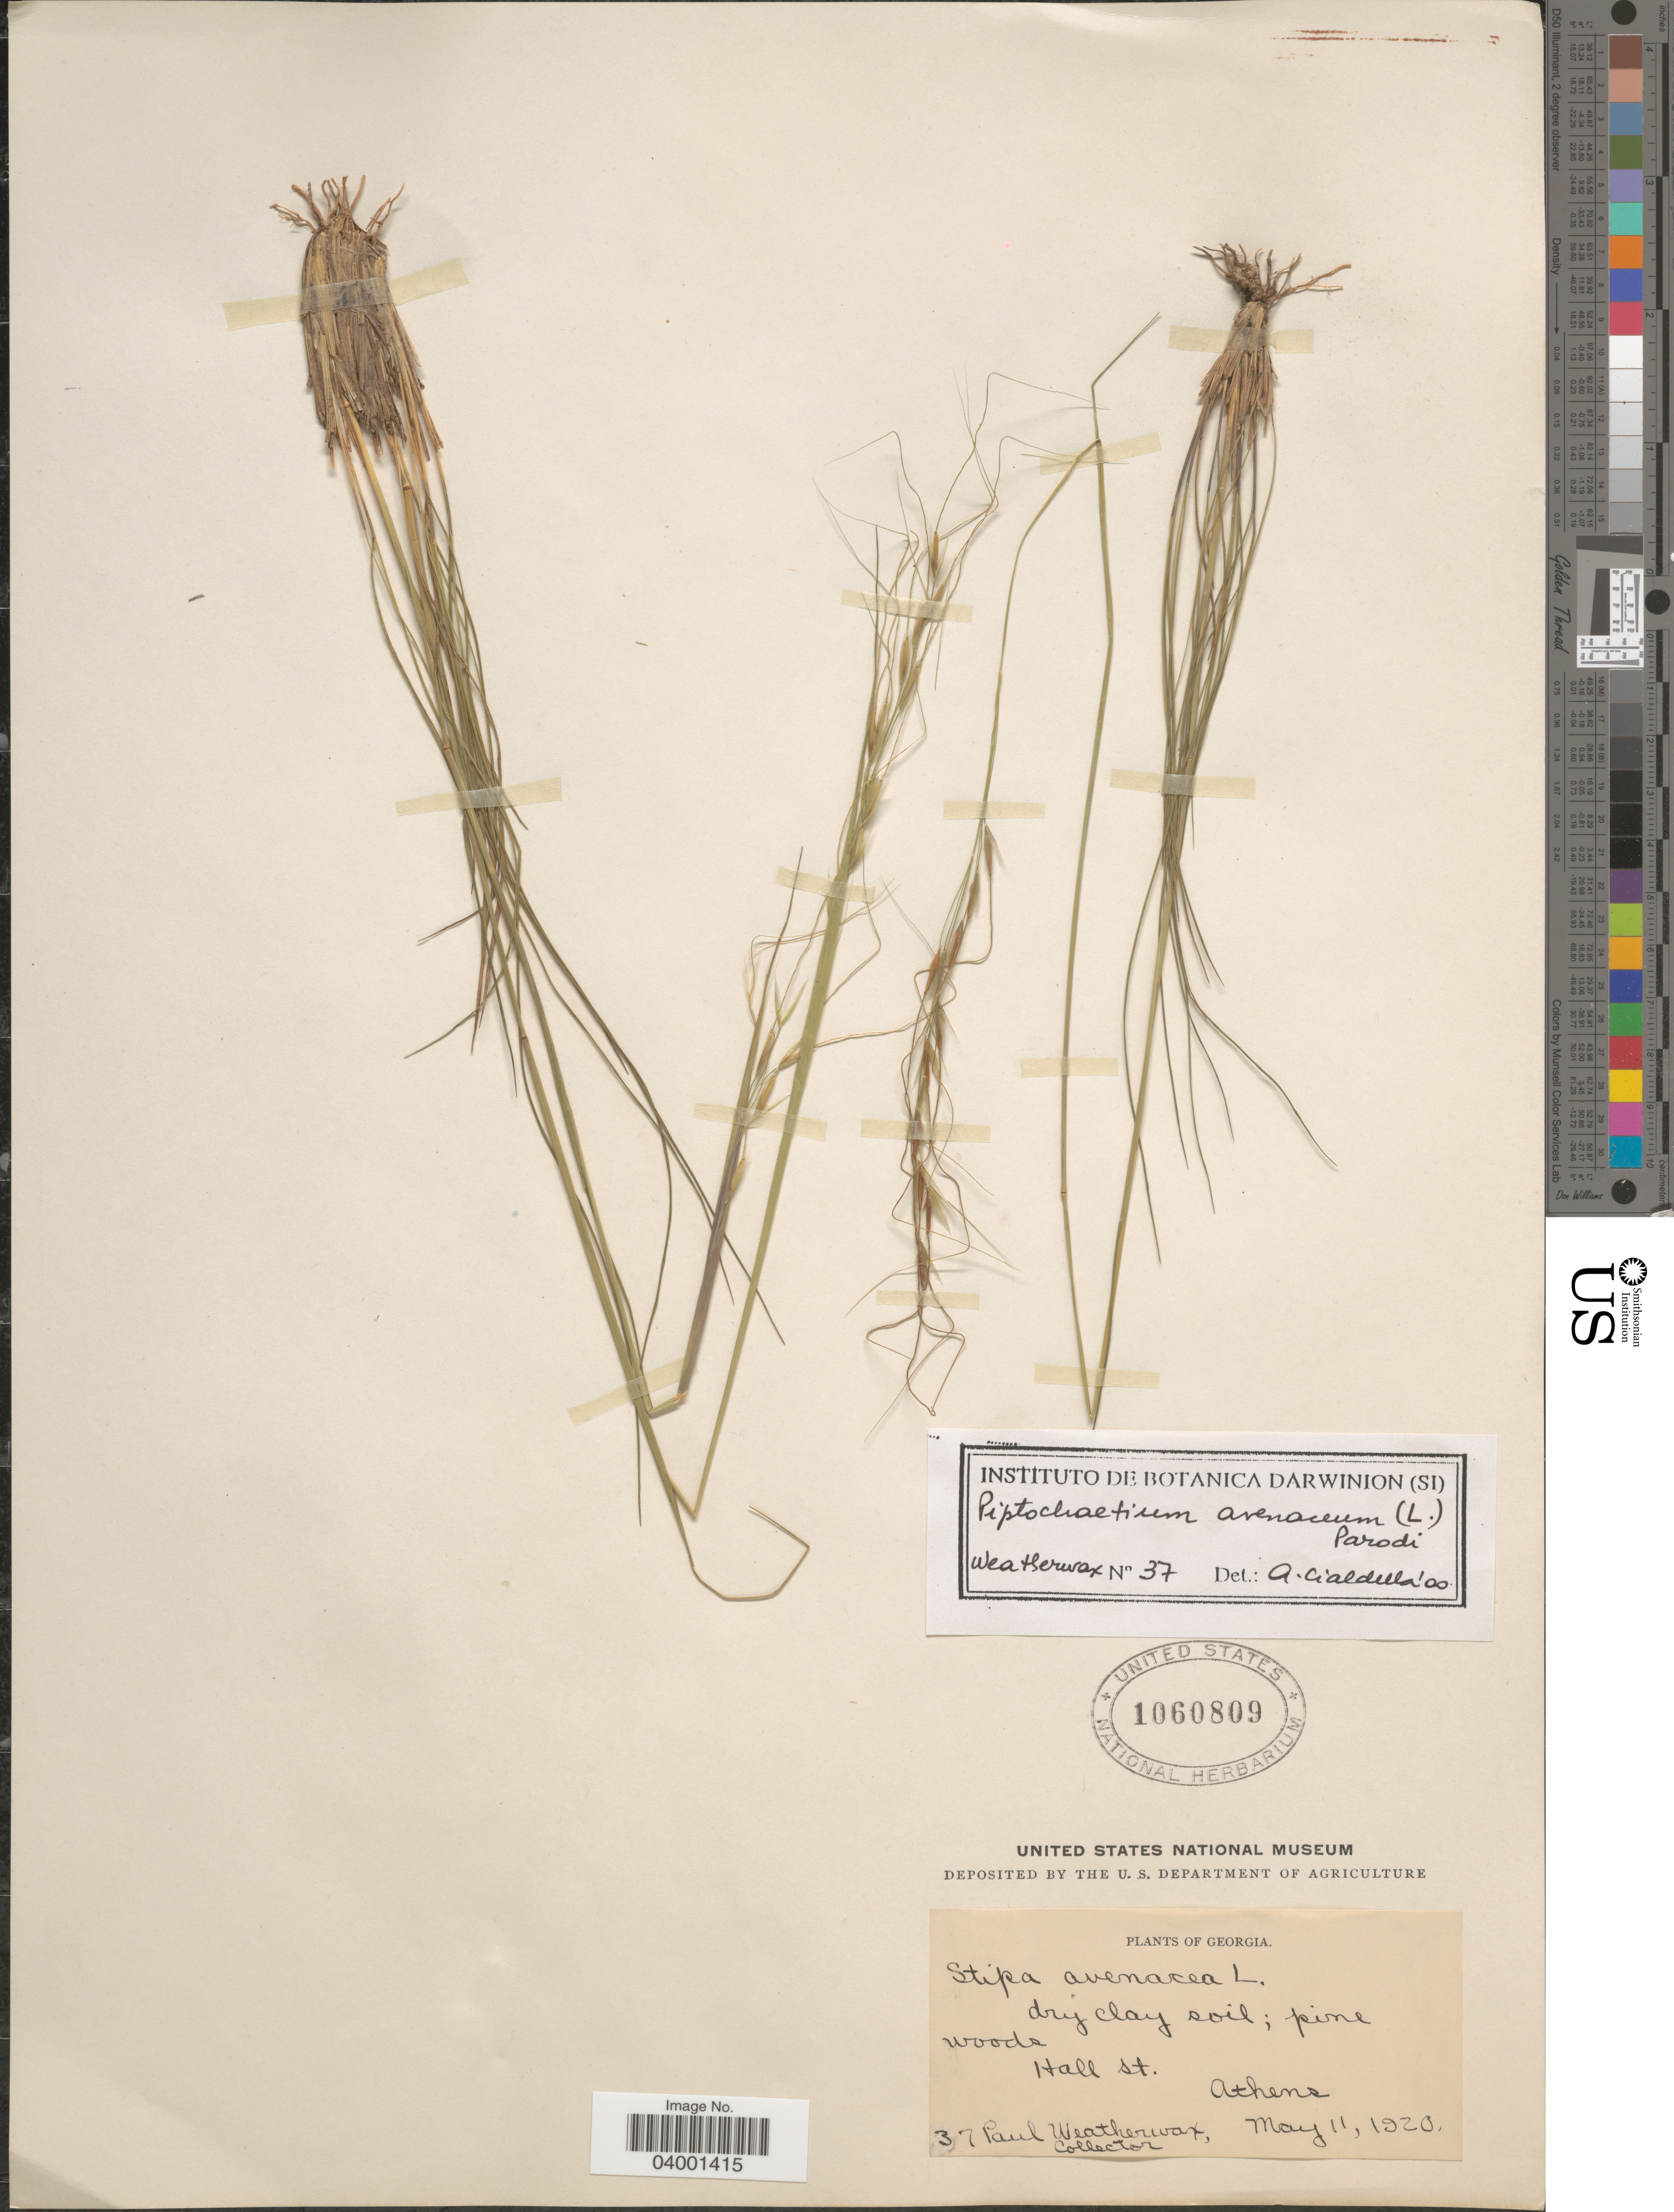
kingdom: Plantae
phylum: Tracheophyta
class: Liliopsida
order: Poales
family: Poaceae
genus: Piptochaetium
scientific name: Piptochaetium avenaceum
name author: (L.) Parodi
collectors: P. Weatherwax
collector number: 37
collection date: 1920-05-11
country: United States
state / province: Georgia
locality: Hall st. Athens.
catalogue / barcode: US 1060809